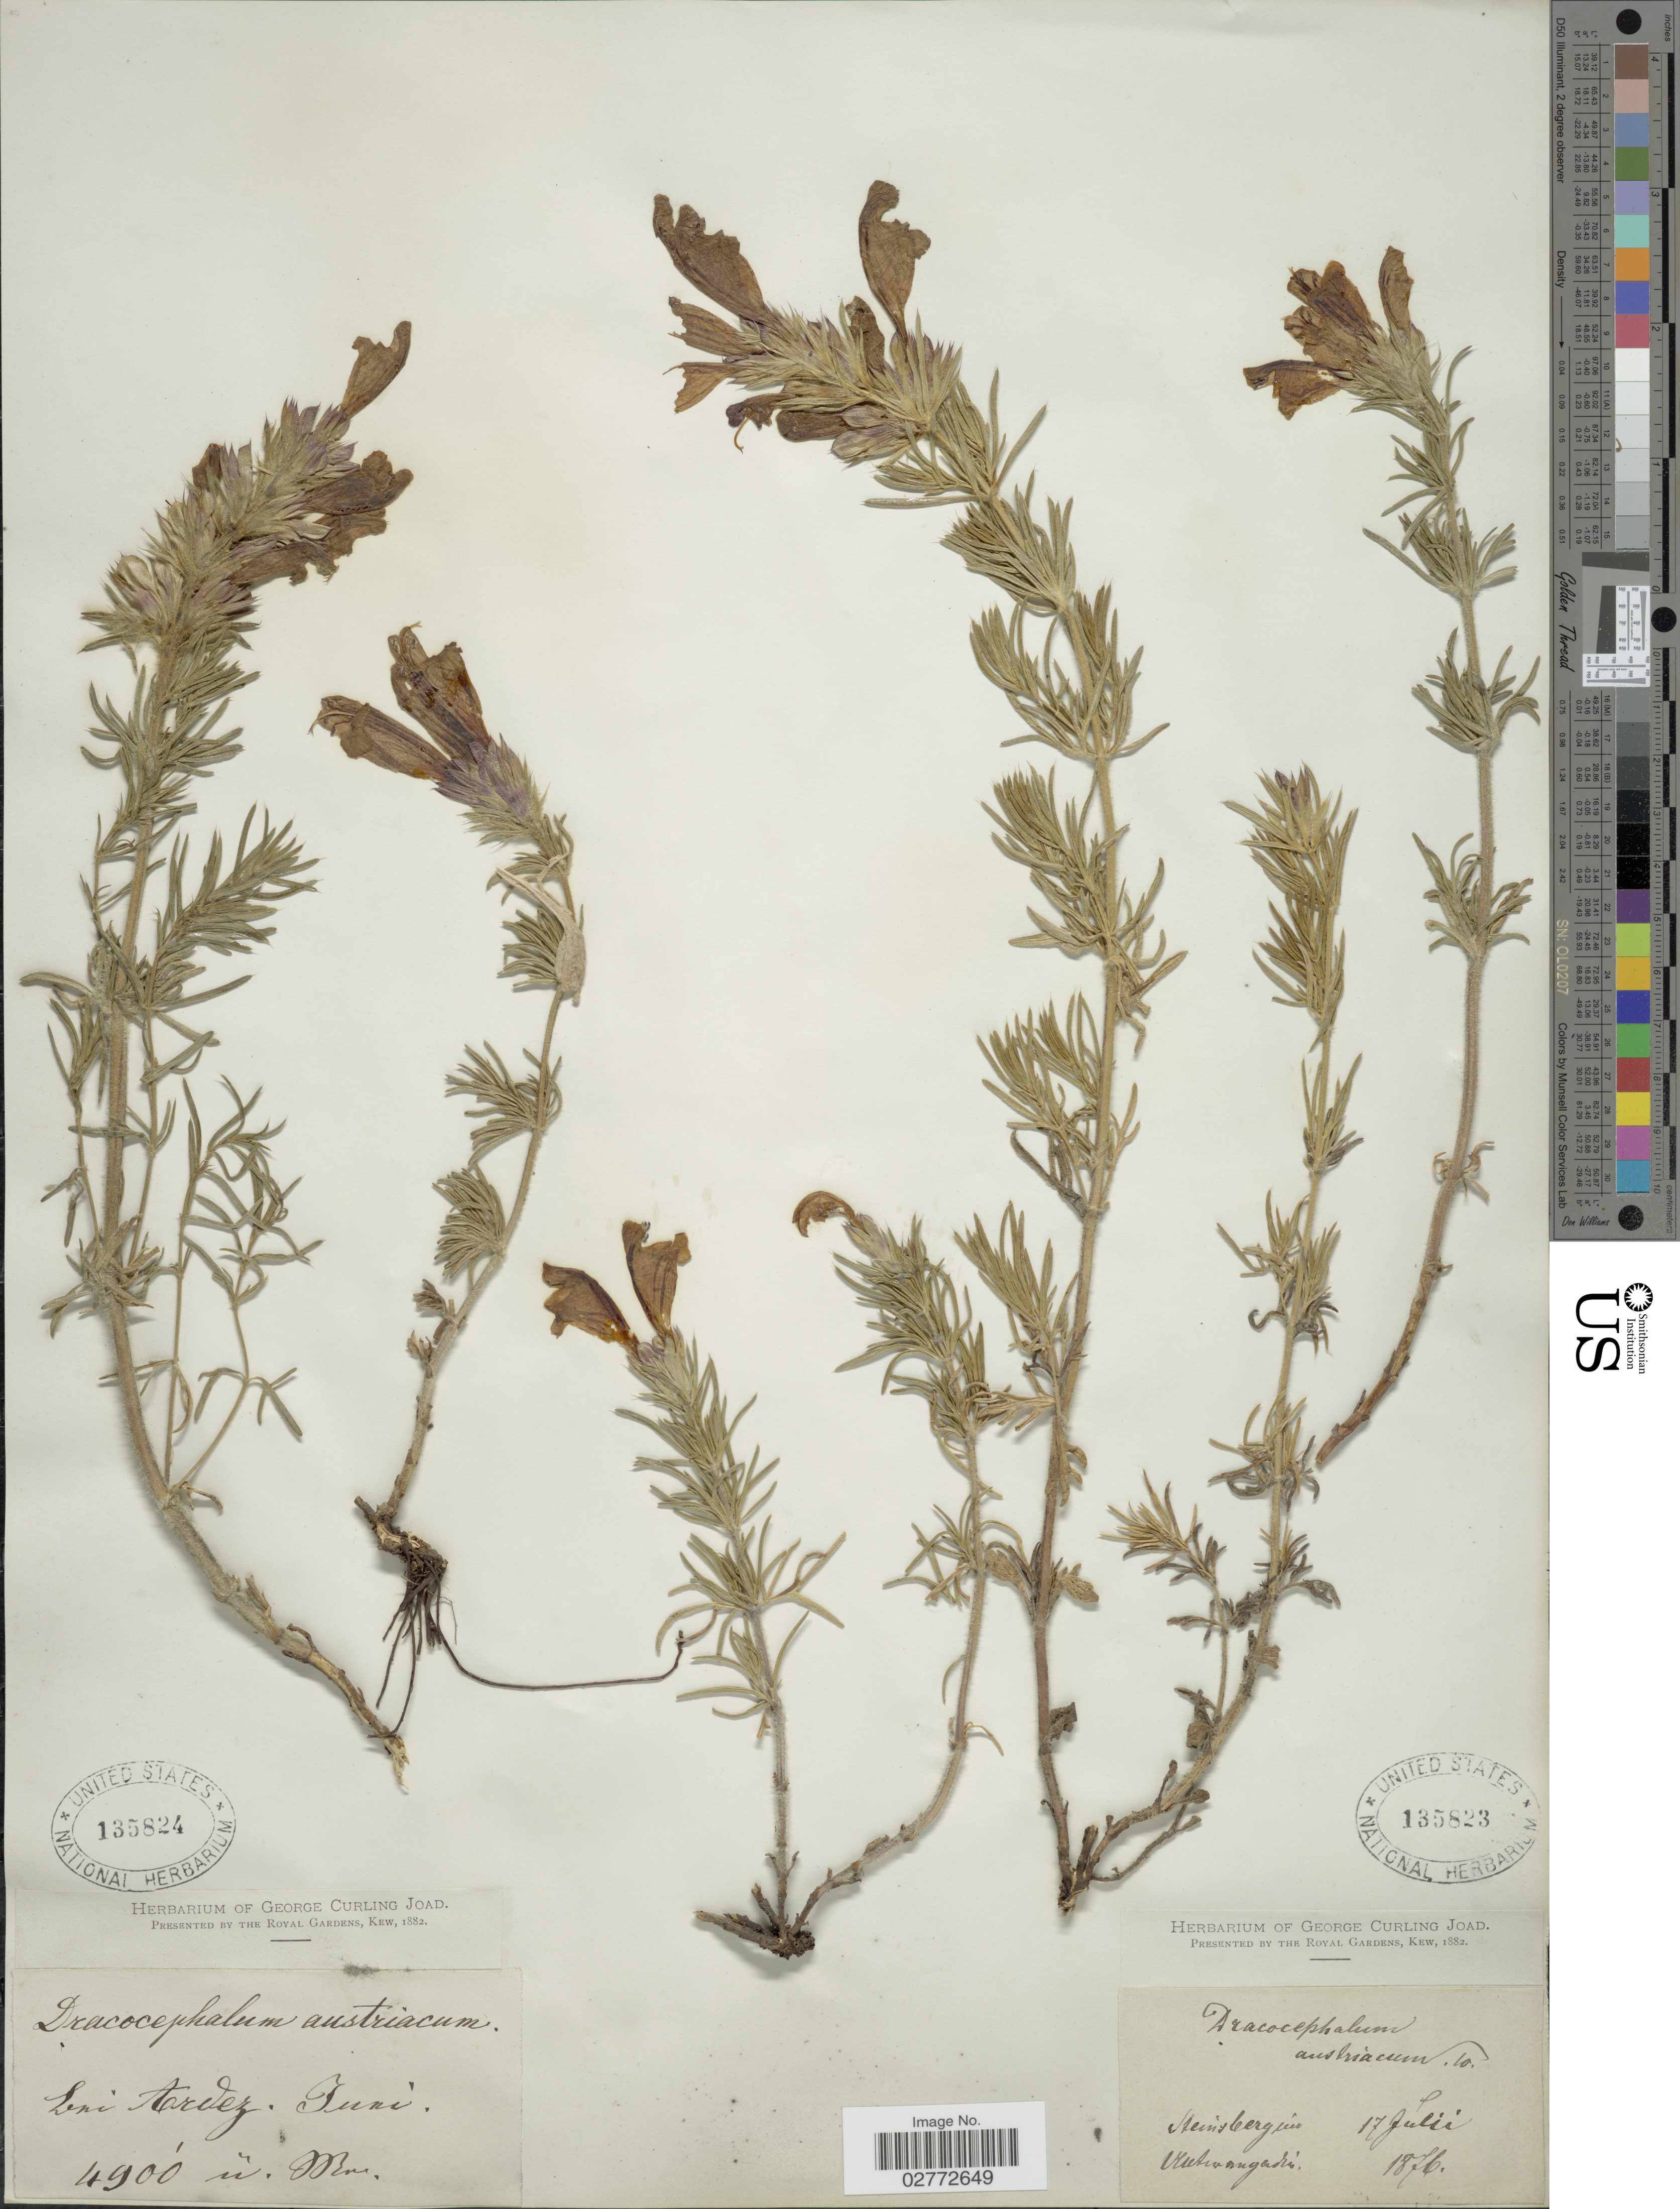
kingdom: Plantae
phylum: Tracheophyta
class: Magnoliopsida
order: Lamiales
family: Lamiaceae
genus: Dracocephalum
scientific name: Dracocephalum austriacum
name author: L.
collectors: ex herb. George Curling Joad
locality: Leni Aardez. Tuni.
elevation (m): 4900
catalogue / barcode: US 135824